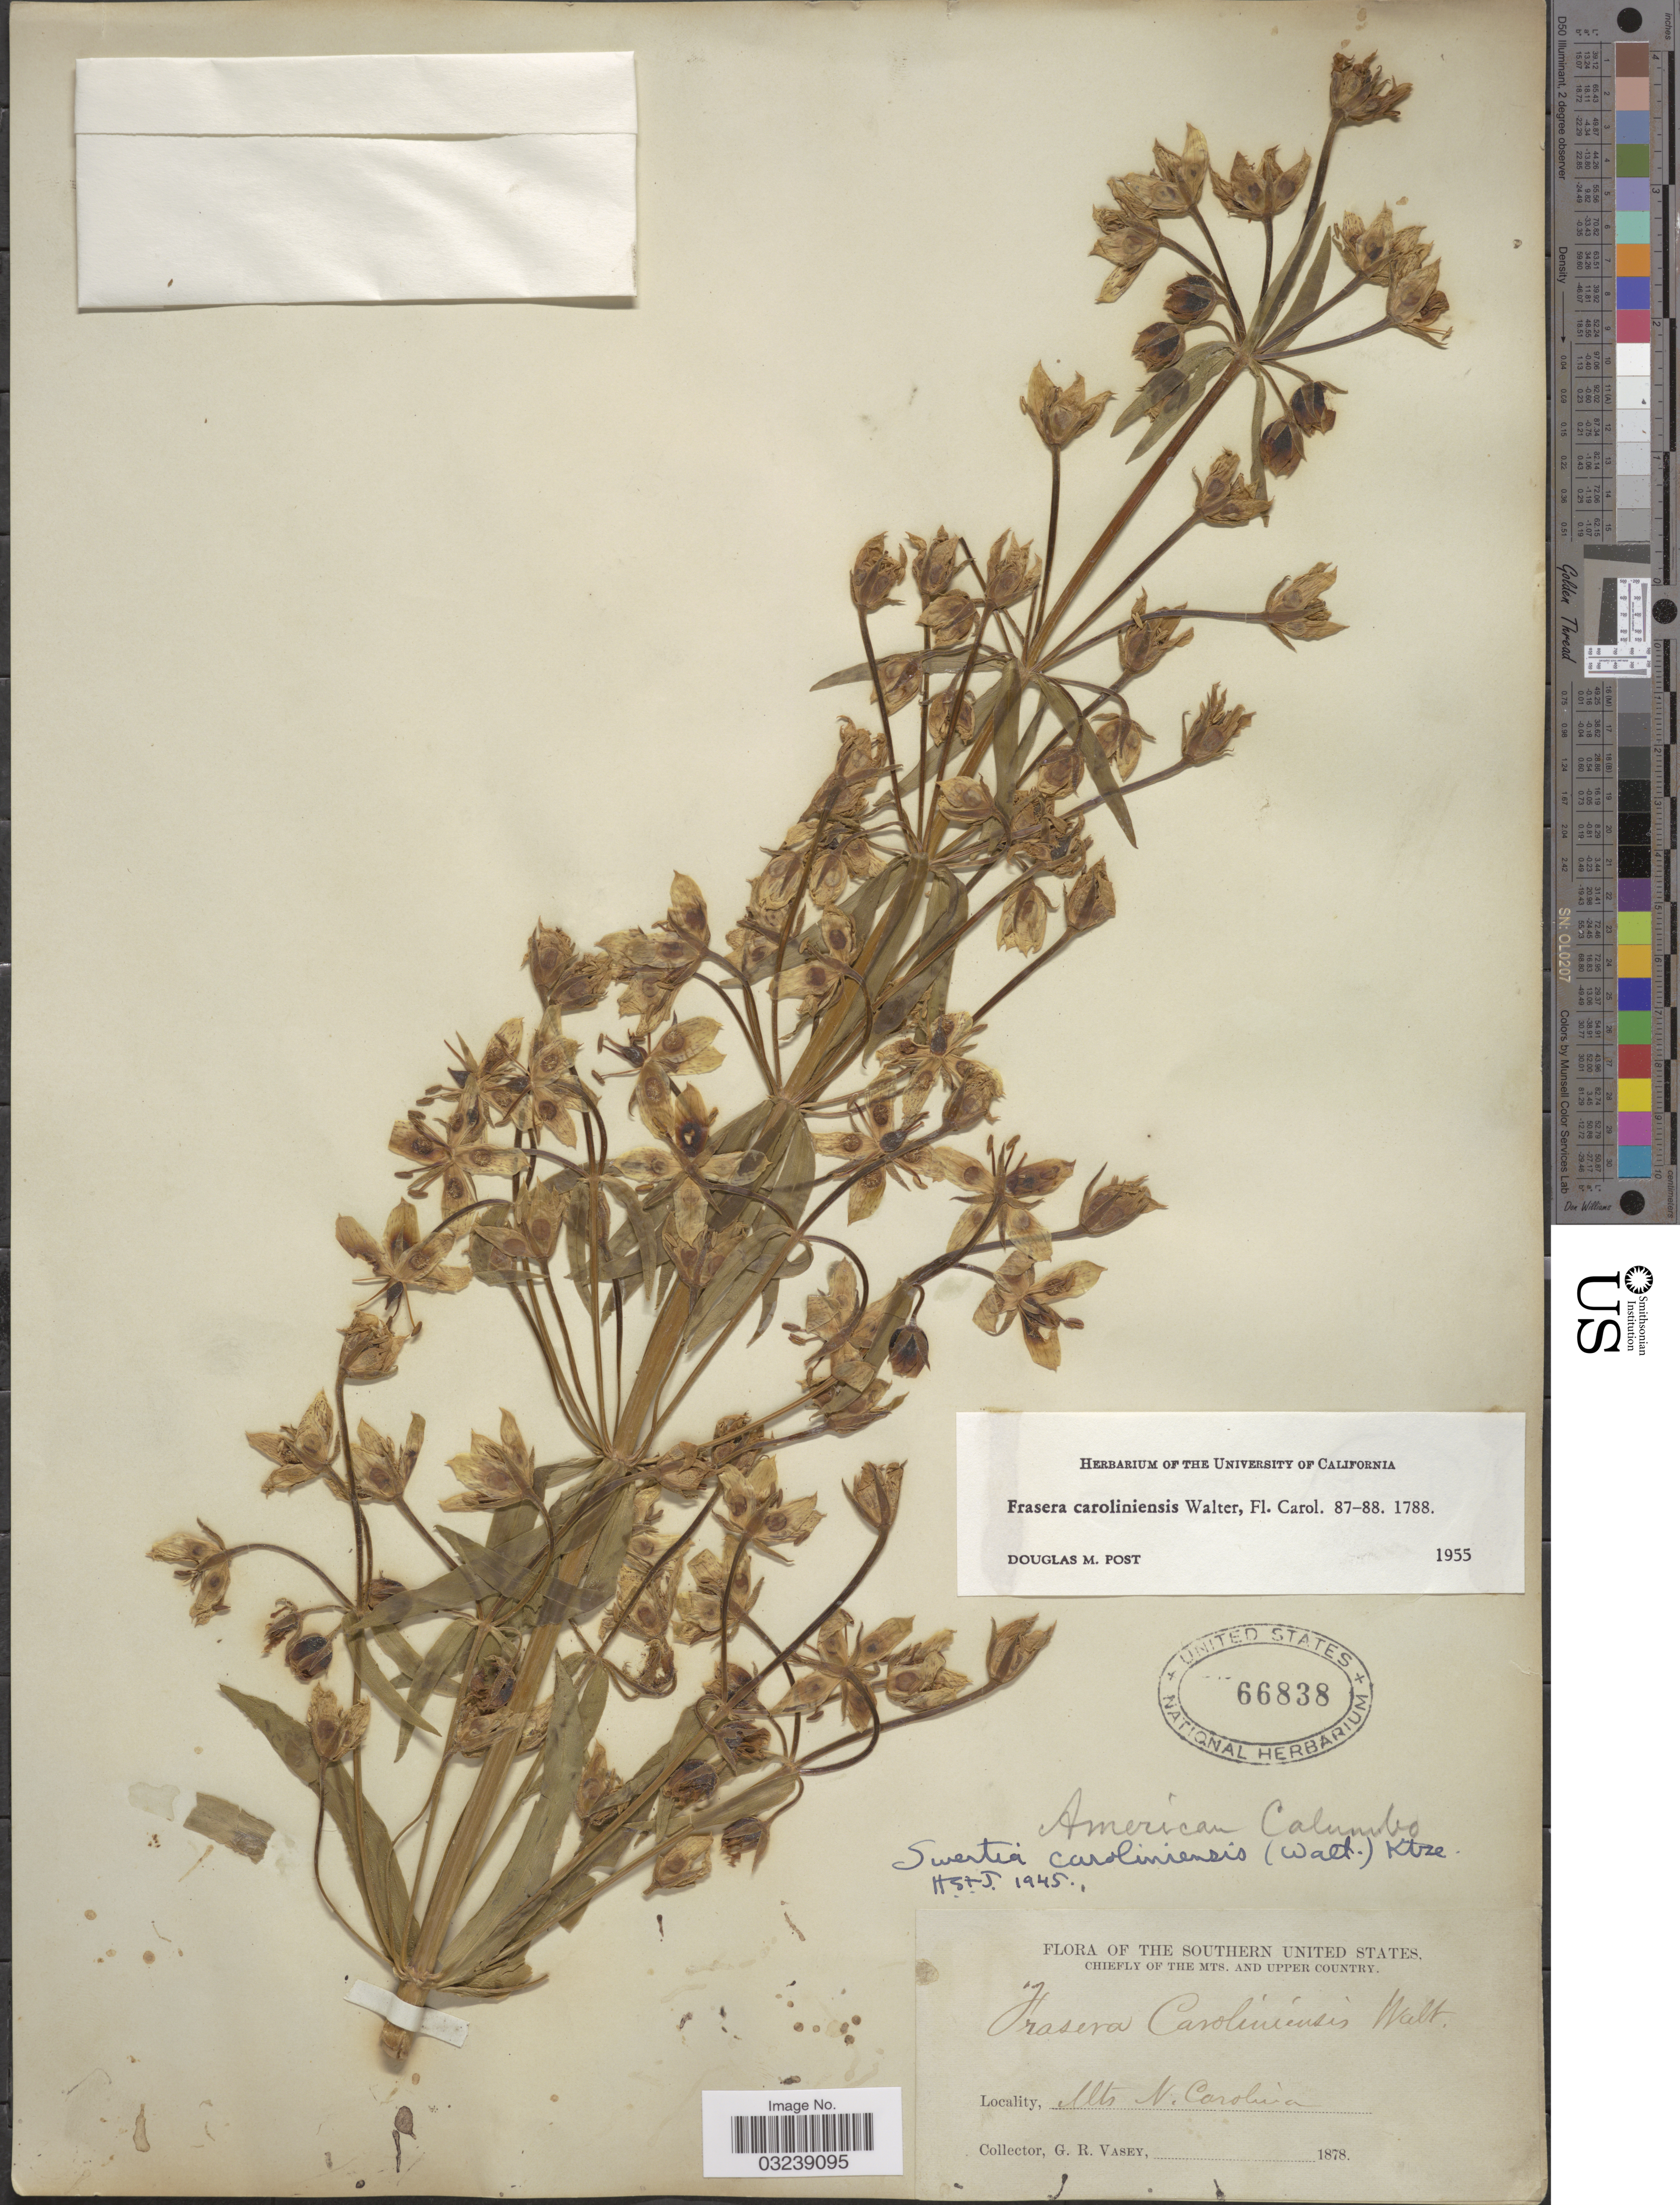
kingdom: Plantae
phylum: Tracheophyta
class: Magnoliopsida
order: Gentianales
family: Gentianaceae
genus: Frasera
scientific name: Frasera caroliniensis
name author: Walter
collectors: G. R. Vasey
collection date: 1878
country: United States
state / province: North Carolina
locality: Southern United Station. Chiefly of the Mts. and Upper Country. Mts N. Carolina.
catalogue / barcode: US 66838